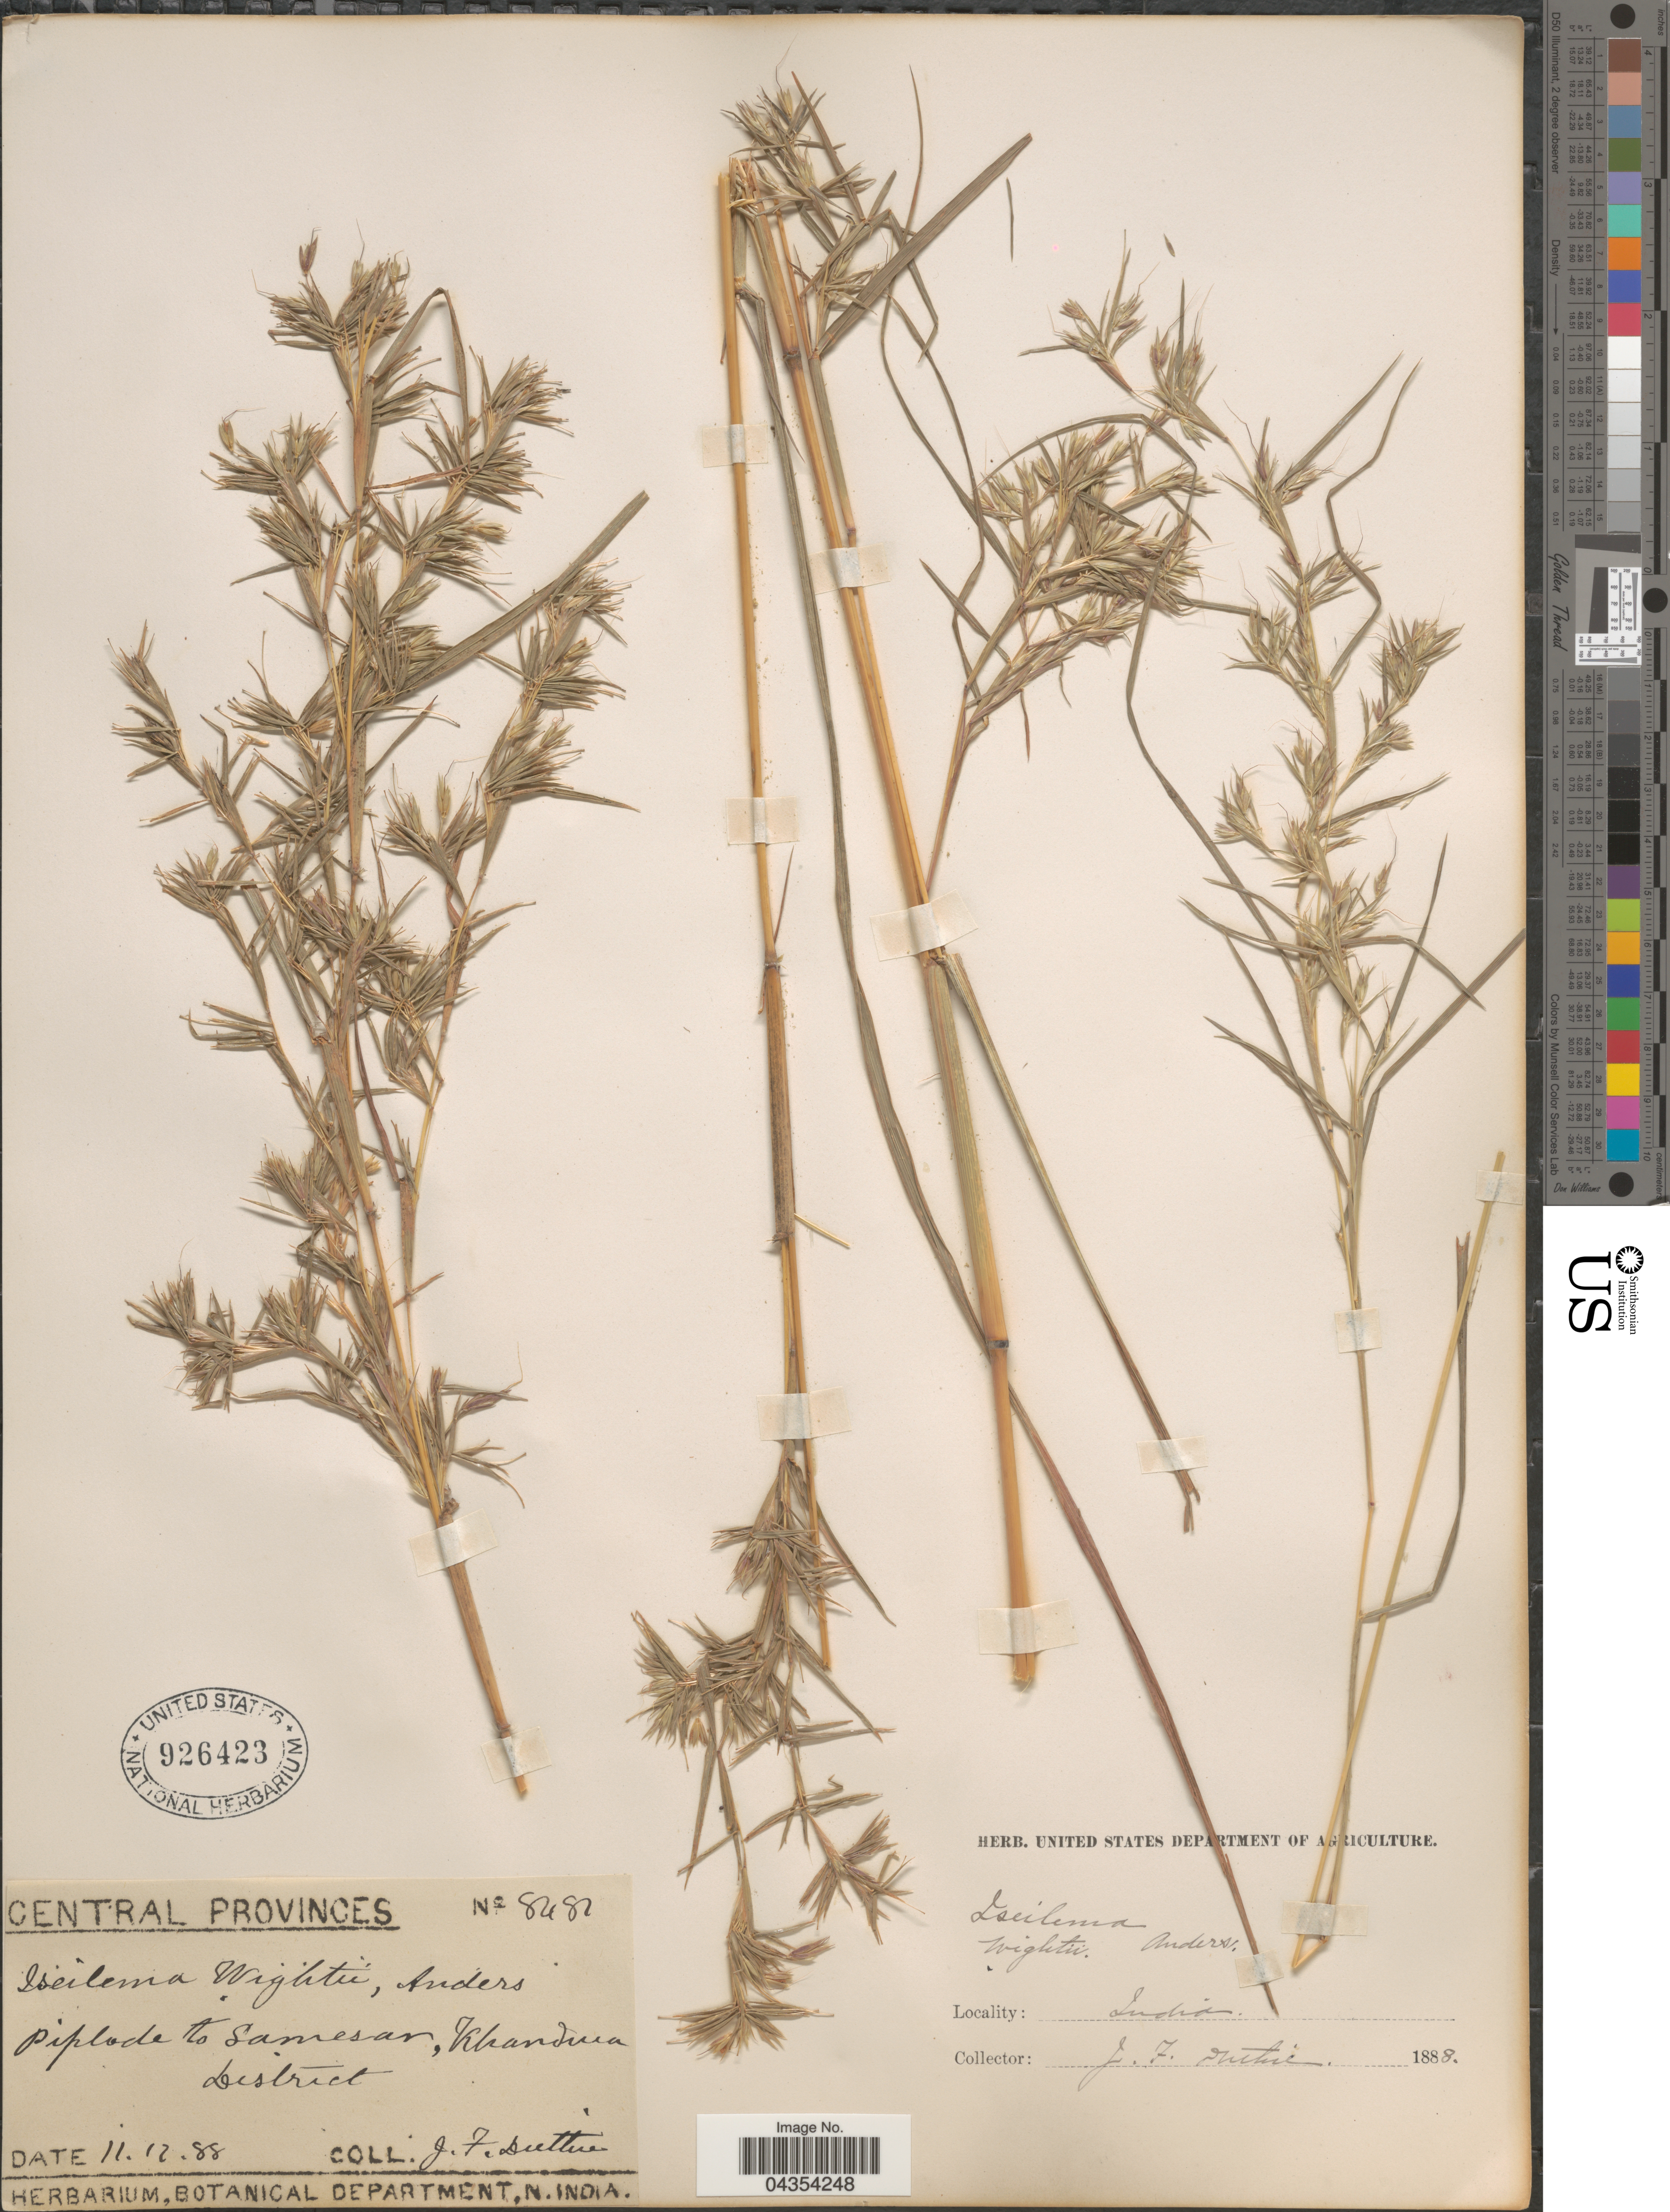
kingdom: Plantae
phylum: Tracheophyta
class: Liliopsida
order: Poales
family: Poaceae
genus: Iseilema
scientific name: Iseilema prostratum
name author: (L.) Andersson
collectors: J. F. Duthie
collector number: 8481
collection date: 1888-12-11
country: India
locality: Central Provinces. Piplode to Samesar, Khandwa District.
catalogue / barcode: US 926423